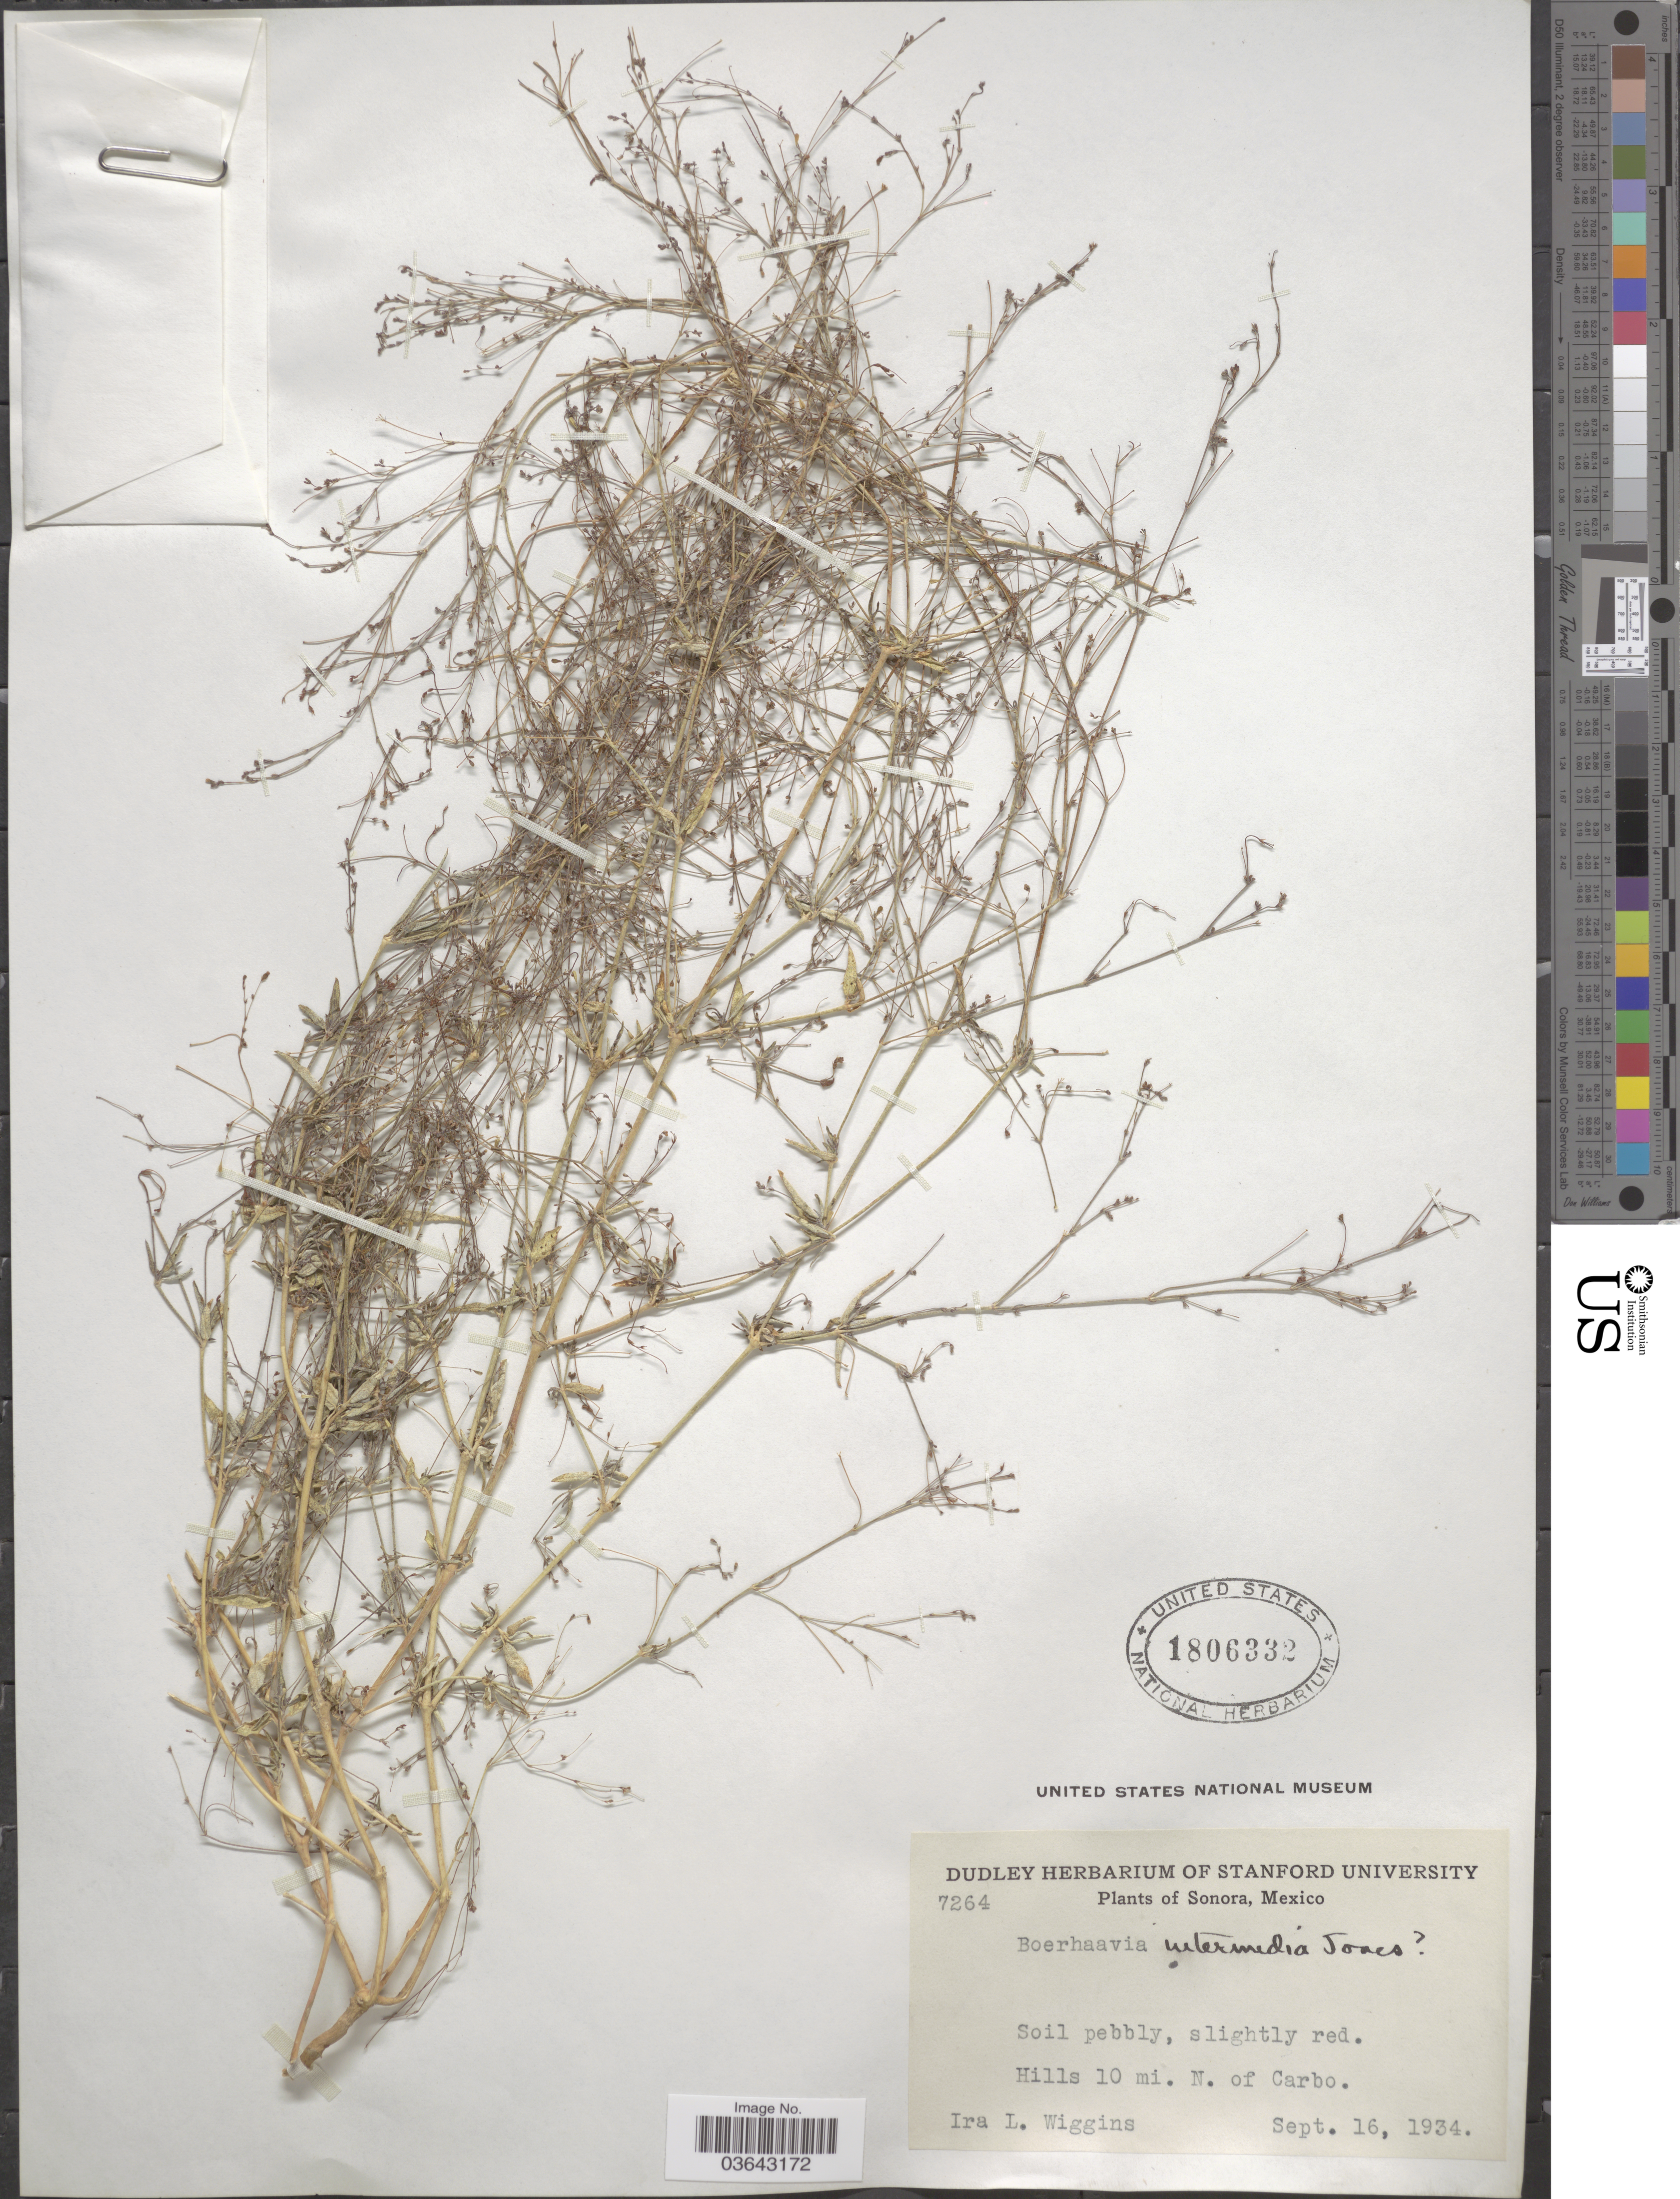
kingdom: Plantae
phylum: Tracheophyta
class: Magnoliopsida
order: Caryophyllales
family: Nyctaginaceae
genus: Boerhavia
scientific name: Boerhavia intermedia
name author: M.E. Jones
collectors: I. L. Wiggins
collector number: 7264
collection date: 1934-09-16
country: Mexico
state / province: Sonora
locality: Hills 10 mi. N. of Carbo.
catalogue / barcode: US 1806332